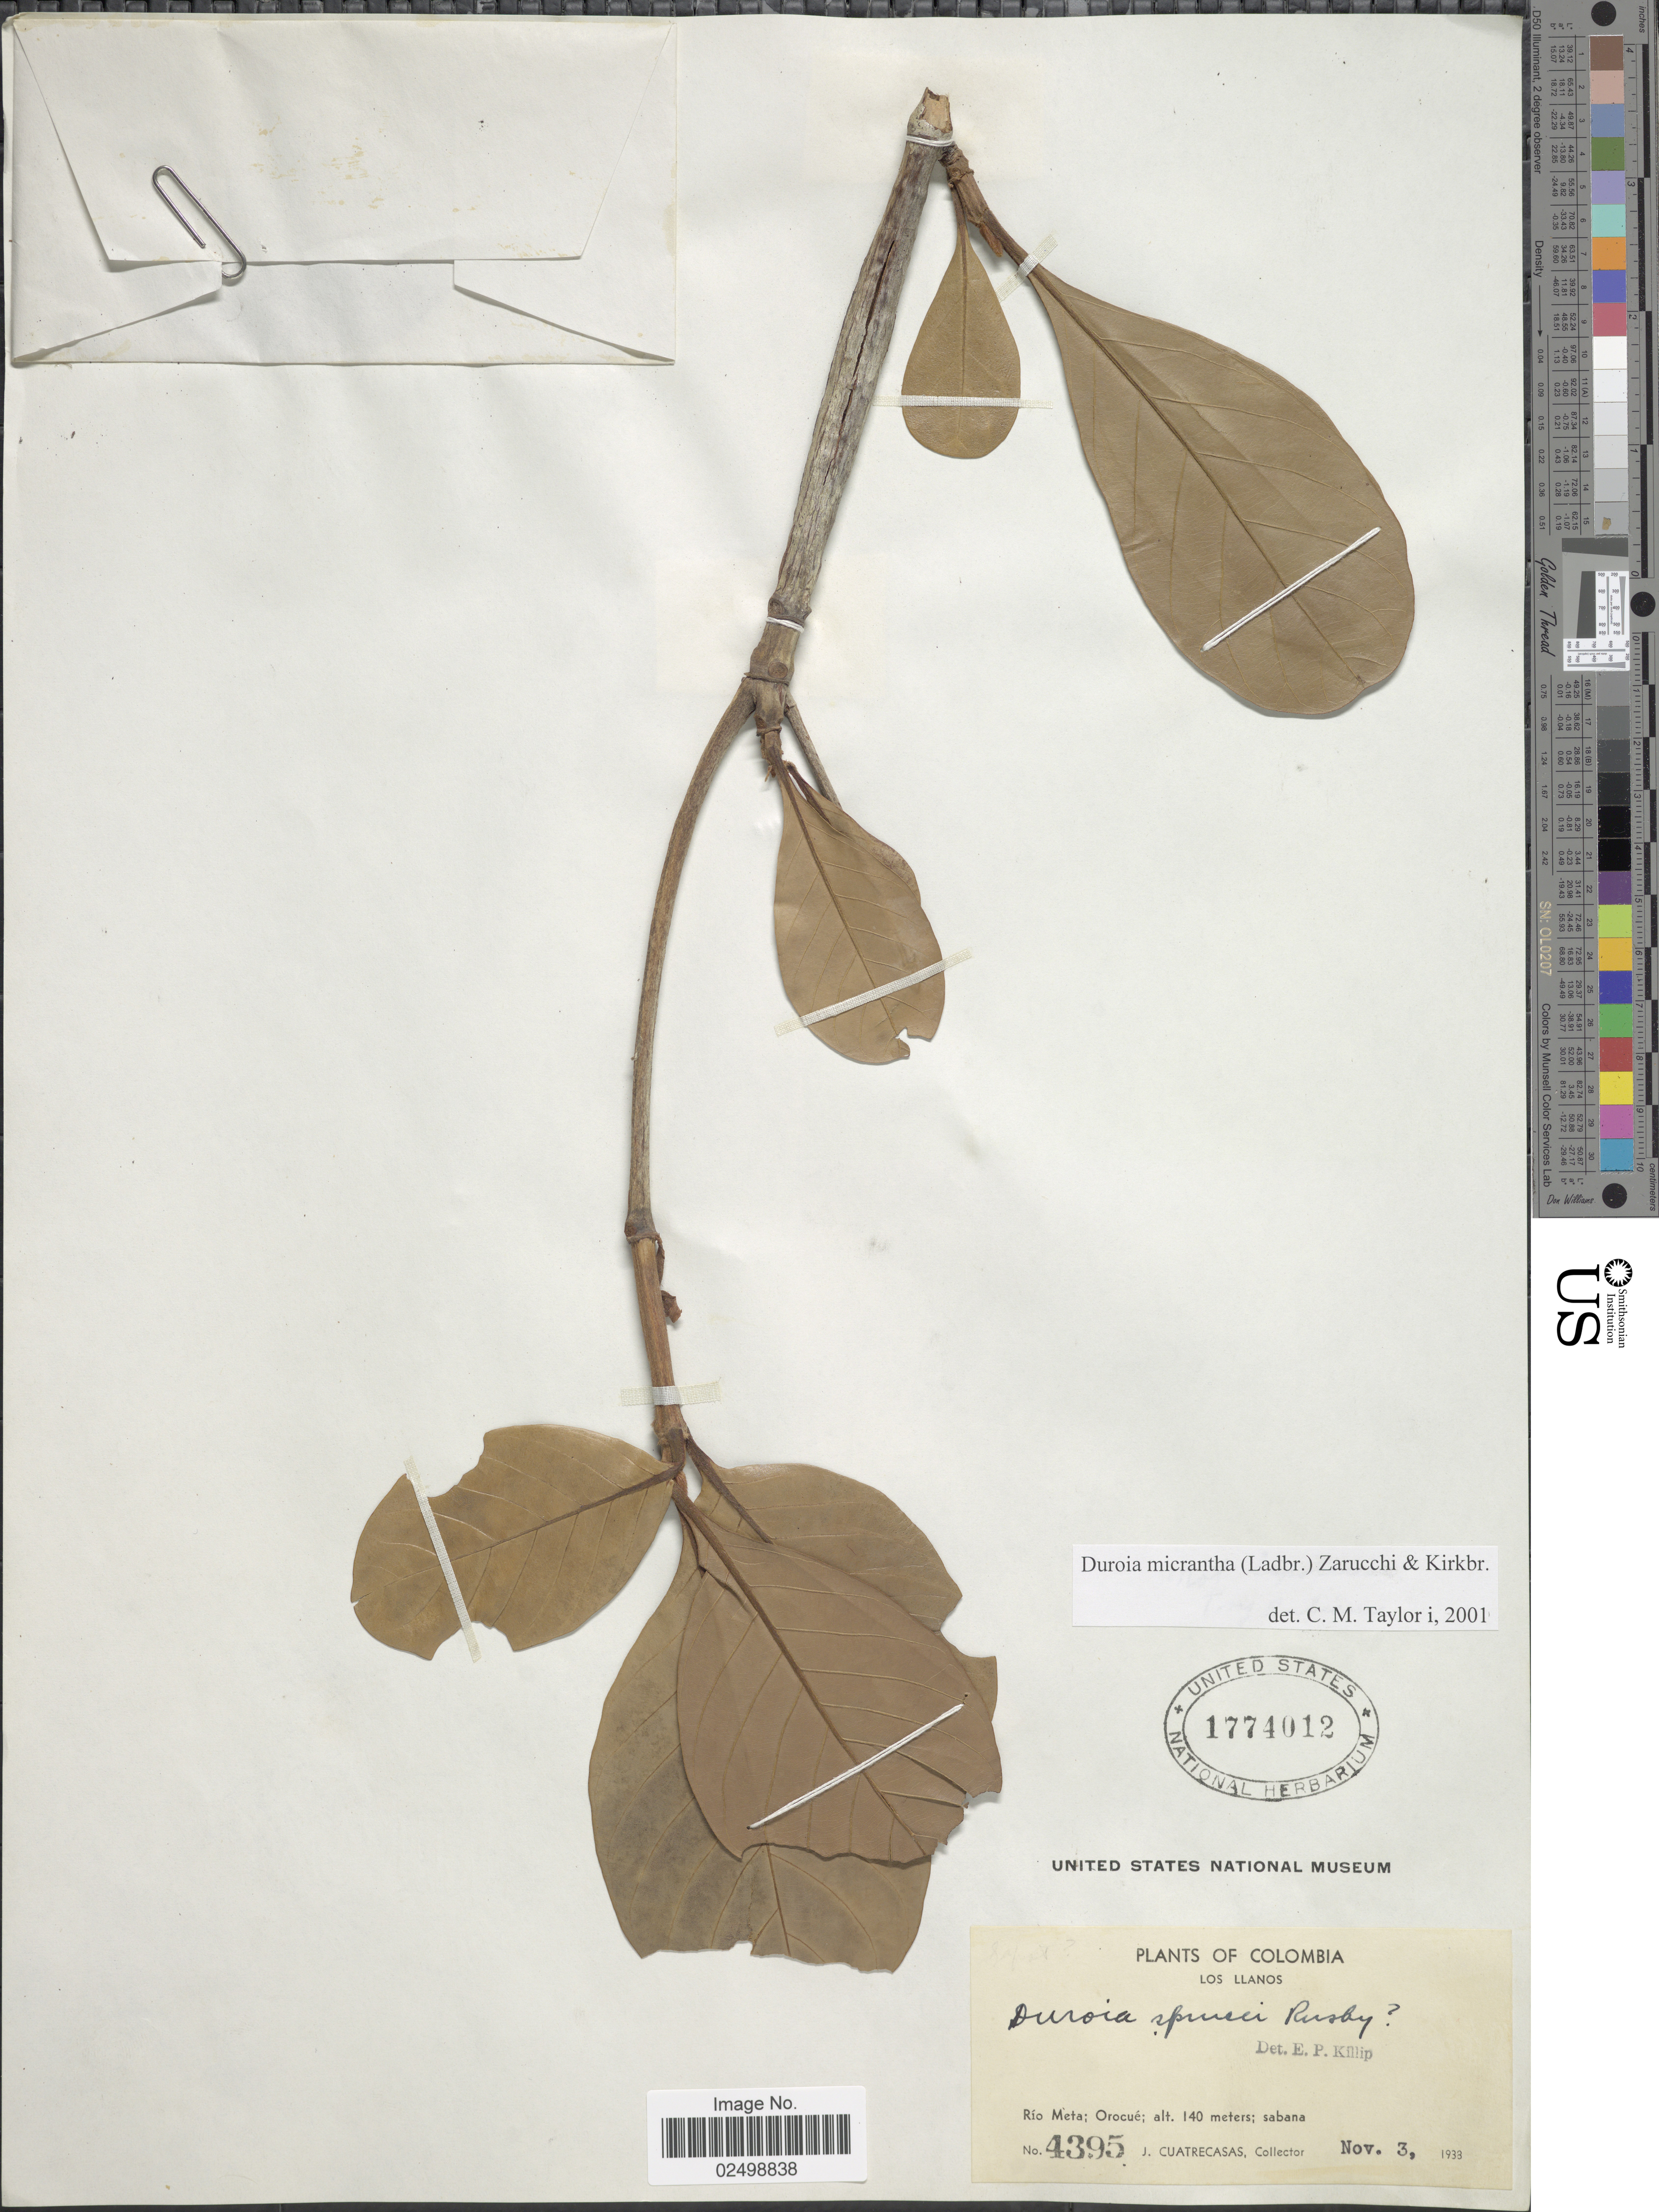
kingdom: Plantae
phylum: Tracheophyta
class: Magnoliopsida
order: Gentianales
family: Rubiaceae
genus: Duroia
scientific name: Duroia micrantha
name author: (Ladbr.) Zarucchi & J.H. Kirkbr.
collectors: J. Cuatrecasas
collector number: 4395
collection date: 1933-11-03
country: Colombia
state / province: Meta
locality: Los Llano, Río Meta; Orocué; sabana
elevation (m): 140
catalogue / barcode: US 1774012